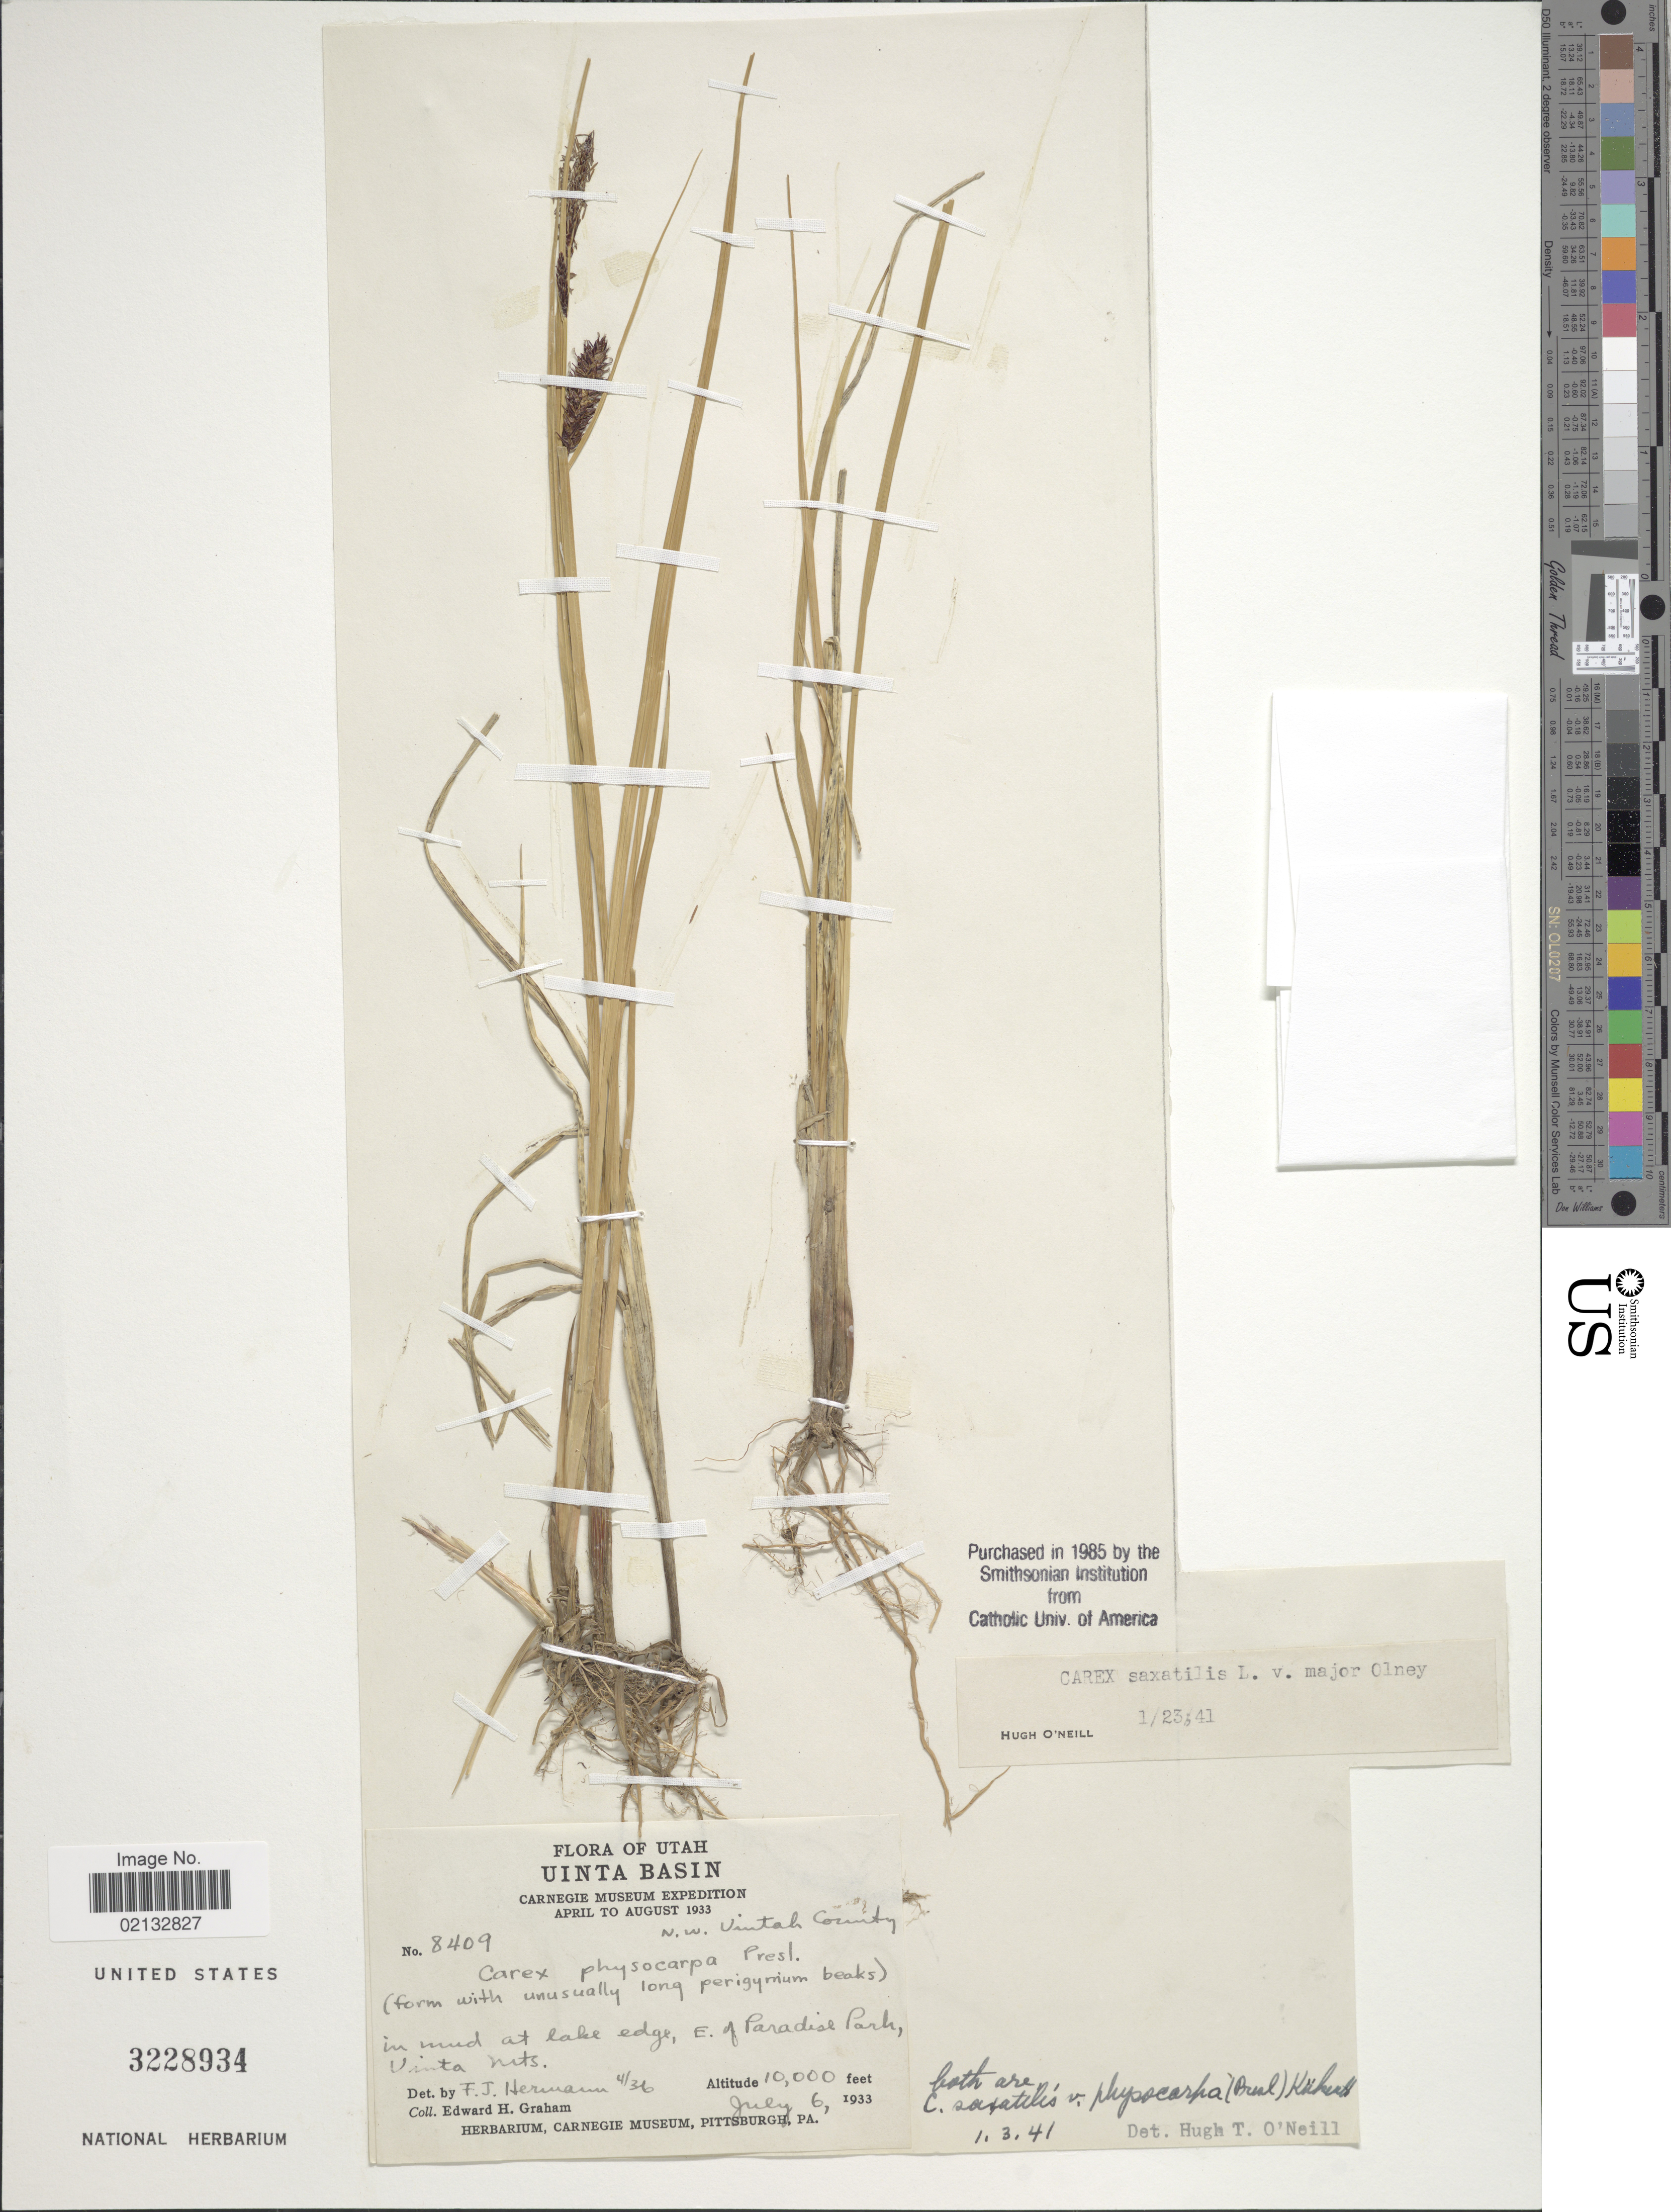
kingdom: Plantae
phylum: Tracheophyta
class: Liliopsida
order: Poales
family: Cyperaceae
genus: Carex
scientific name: Carex saxatilis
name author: L.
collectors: E. H. Graham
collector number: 8409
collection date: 1933-07-06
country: United States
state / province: Utah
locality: Uinta Basin. N.W. Uintah County. In mud at lake edge, E. of Paradise Park, Uinta Mts.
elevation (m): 3048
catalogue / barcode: US 3228934